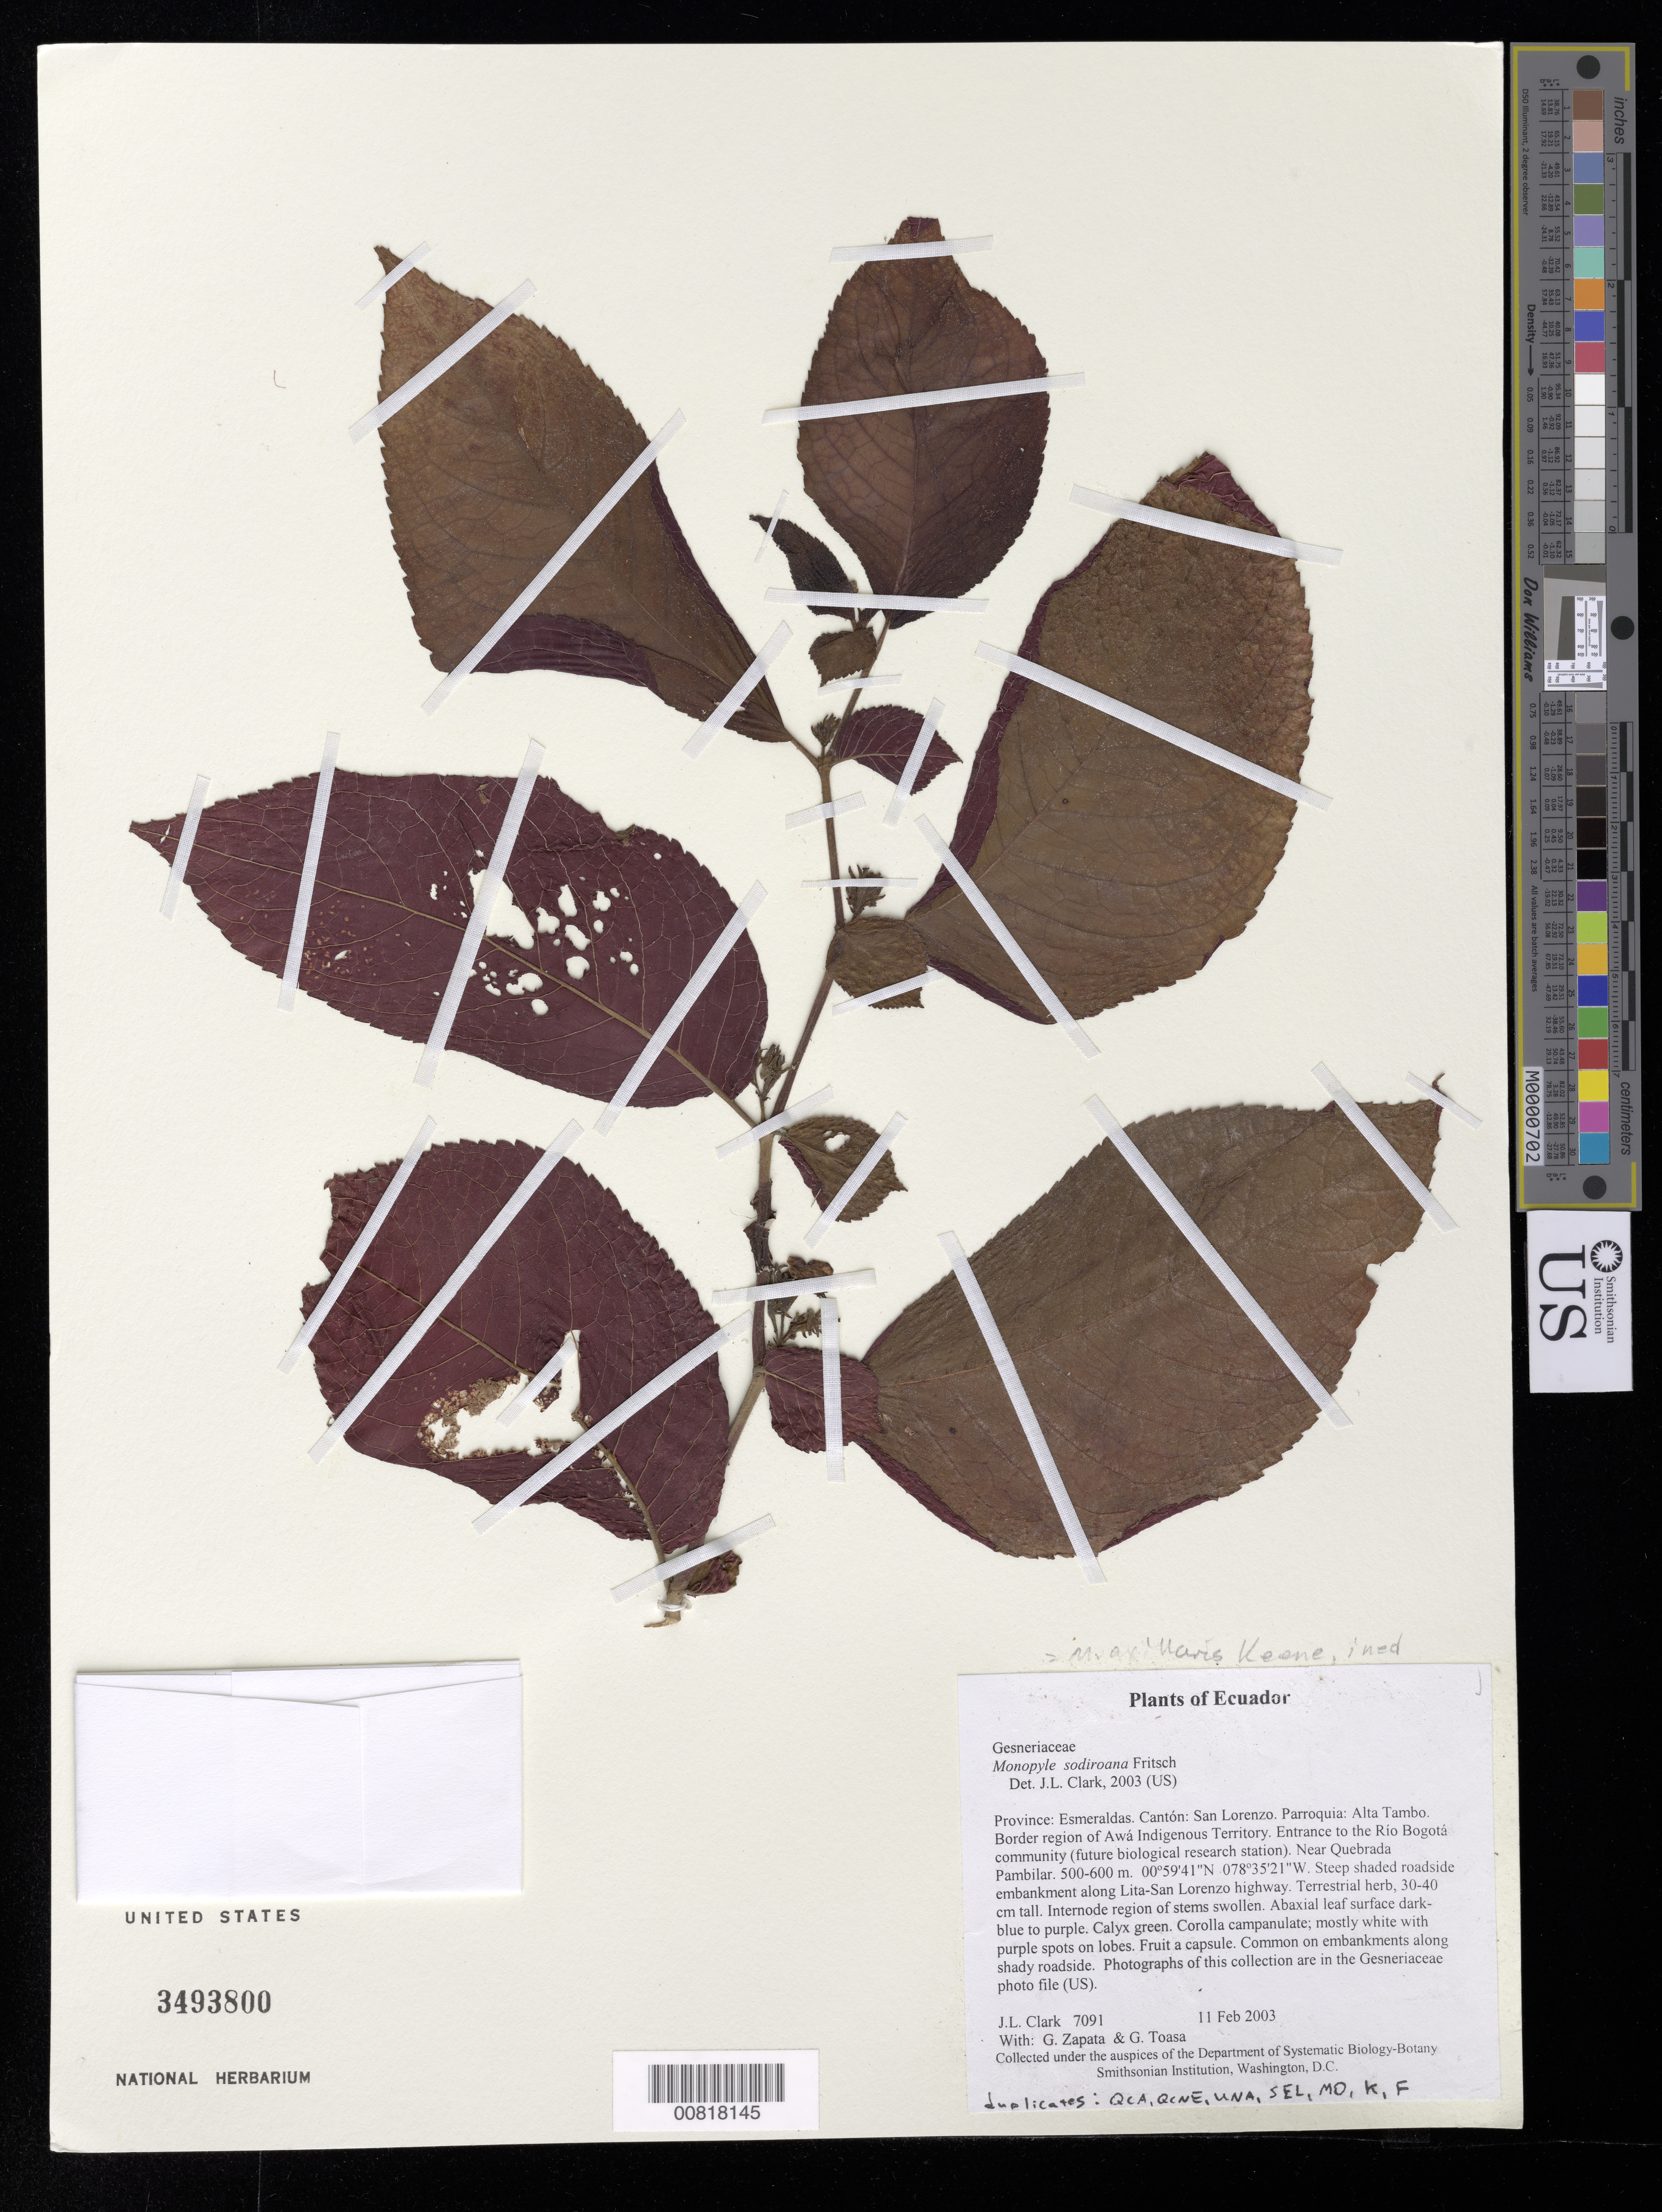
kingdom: Plantae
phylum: Tracheophyta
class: Magnoliopsida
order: Lamiales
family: Gesneriaceae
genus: Monopyle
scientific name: Monopyle sodiroana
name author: Fritsch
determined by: Clark, J. L., (SEL), The Marie Selby Botanical Garden (UNITED STATES)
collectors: J. L. Clark, G. Zapata & G. Toasa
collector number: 7091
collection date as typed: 11 Feb 2003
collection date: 2003-02-11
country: Ecuador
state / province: Esmeraldas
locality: San Lorenzo. Parroquia: Alta Tambo. Border region of Awá Indigenous Territory. Entrance to the Río Bogotá community (future biological research station). Near Quebrada Pambilar.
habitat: Steep shaded roadside embankment along Lita-San Lorenzo highway.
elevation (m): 500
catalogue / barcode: US 3493800